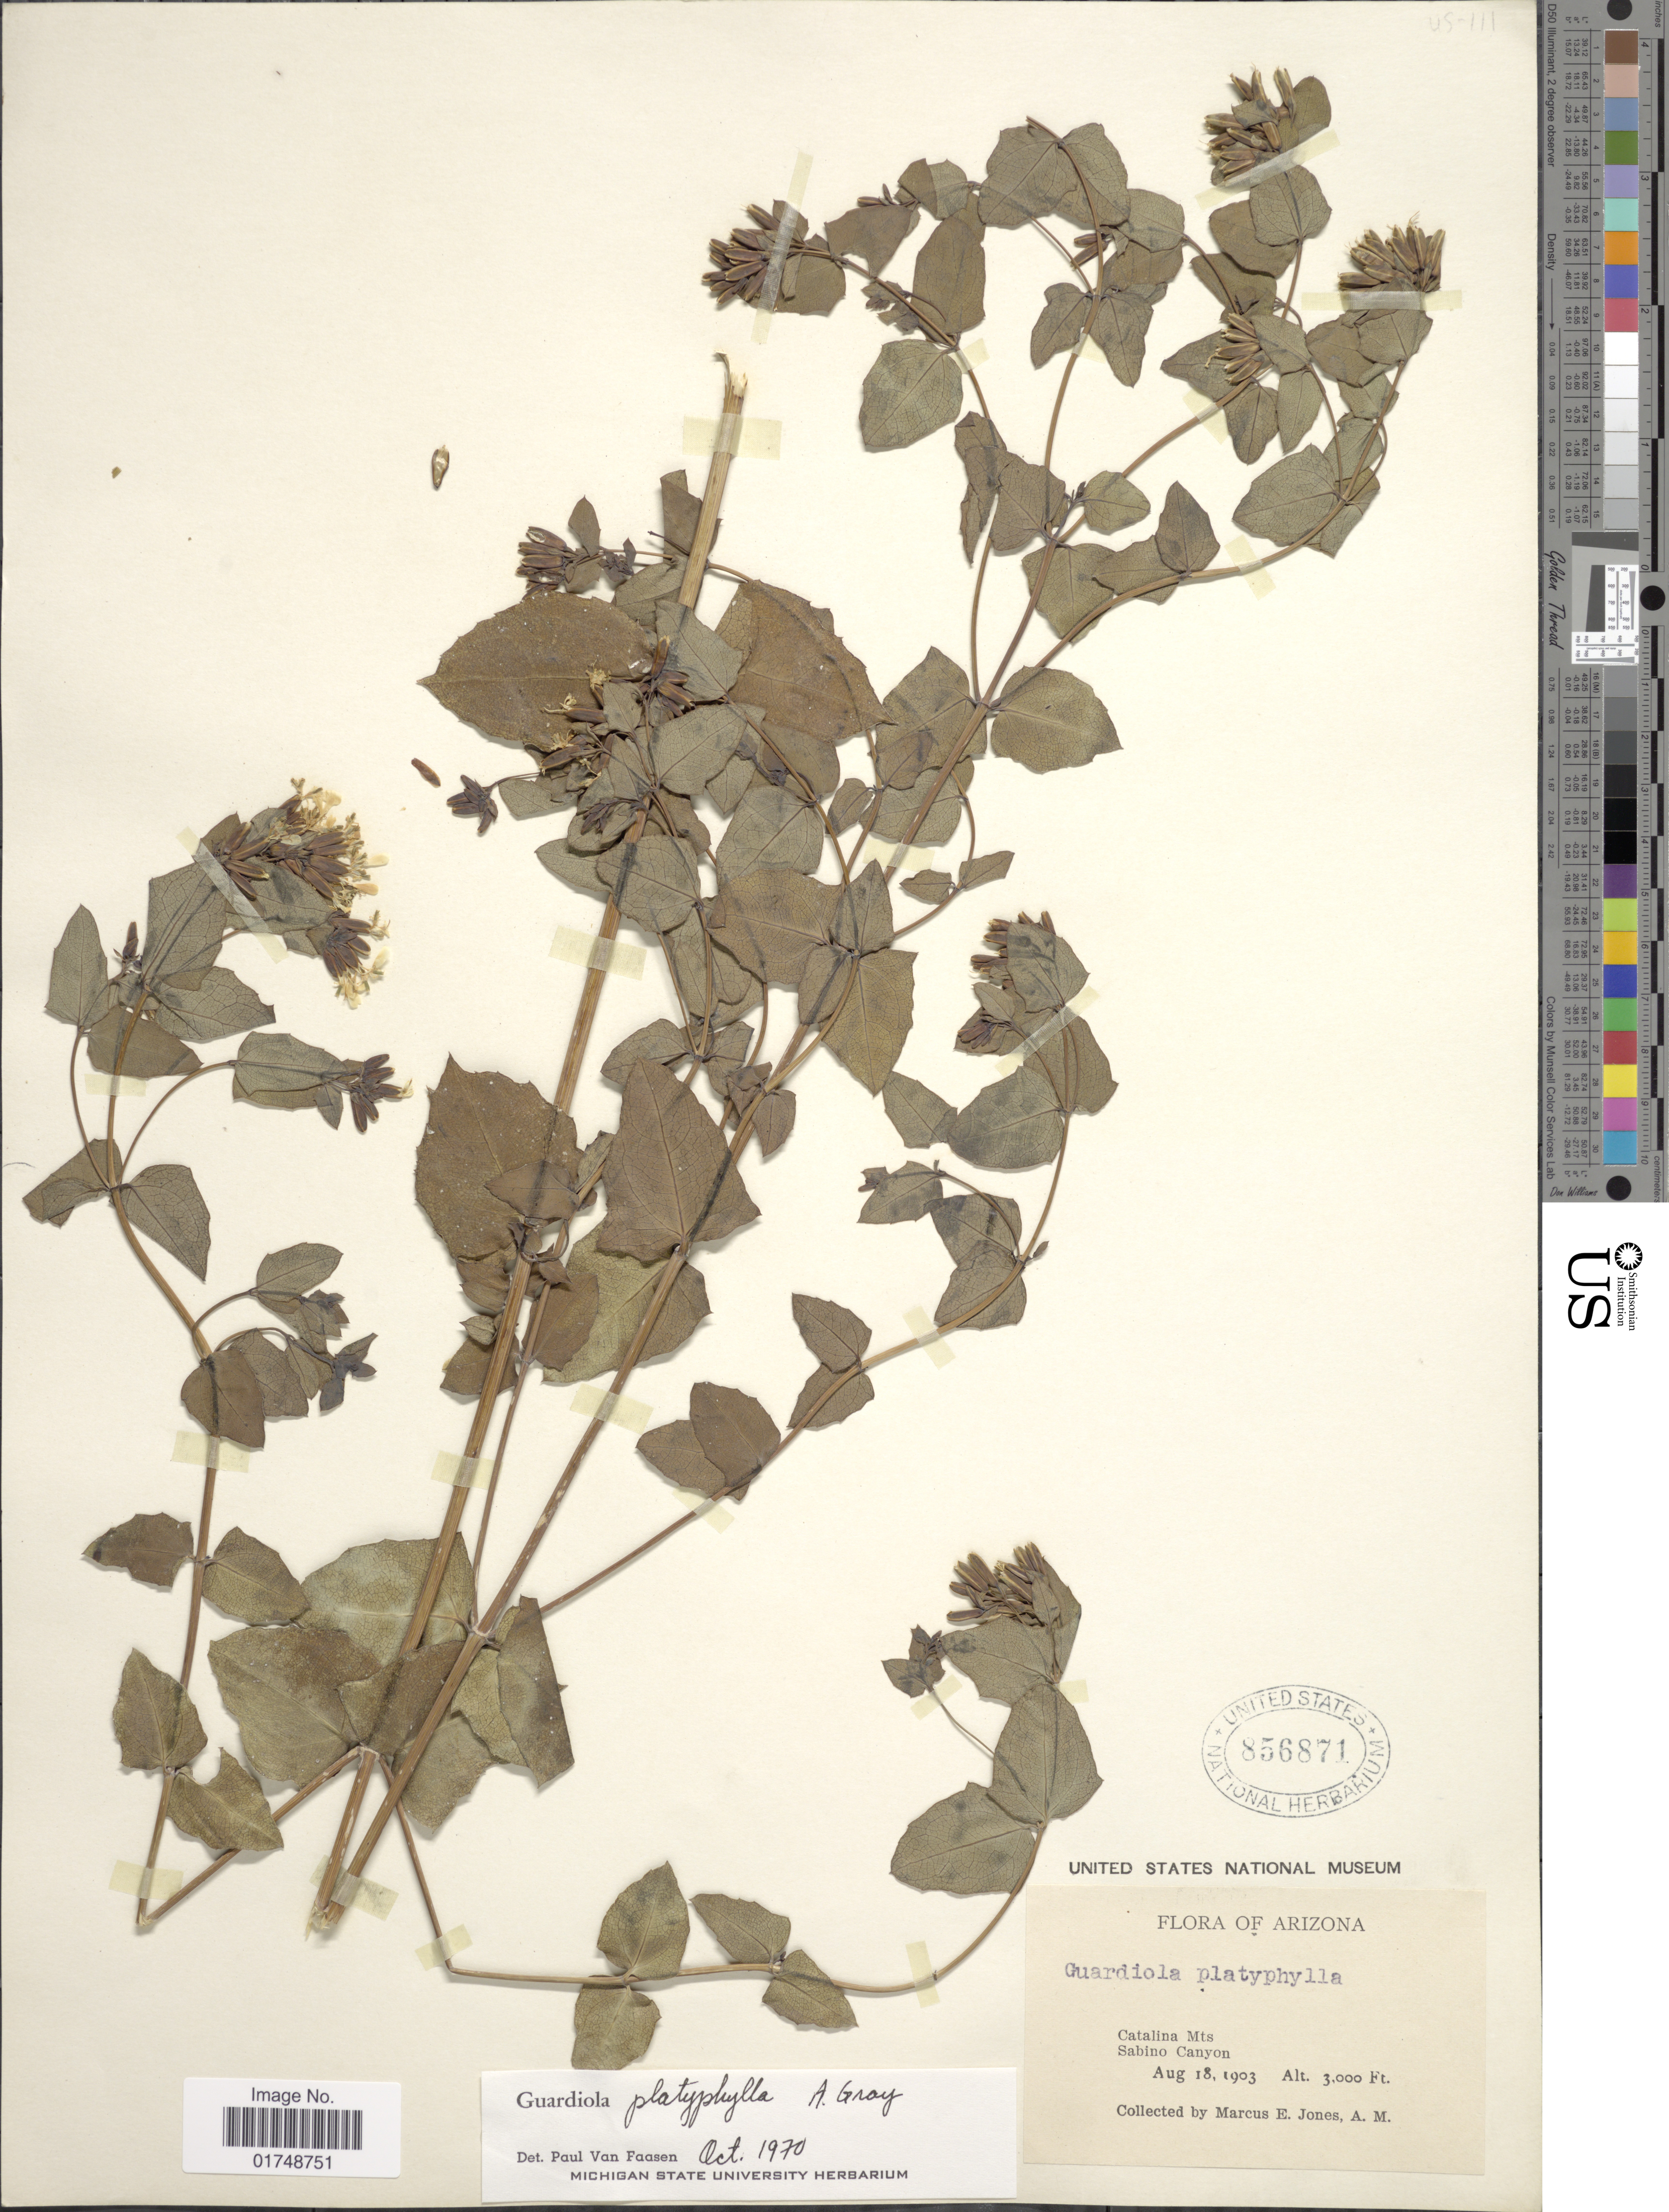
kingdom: Plantae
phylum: Tracheophyta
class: Magnoliopsida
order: Asterales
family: Asteraceae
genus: Guardiola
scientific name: Guardiola platyphylla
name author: A. Gray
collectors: M. E. Jones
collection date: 1903-08-18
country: United States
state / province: Arizona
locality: Catalina Mts. Sabino Canyon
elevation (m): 914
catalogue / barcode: US 856871